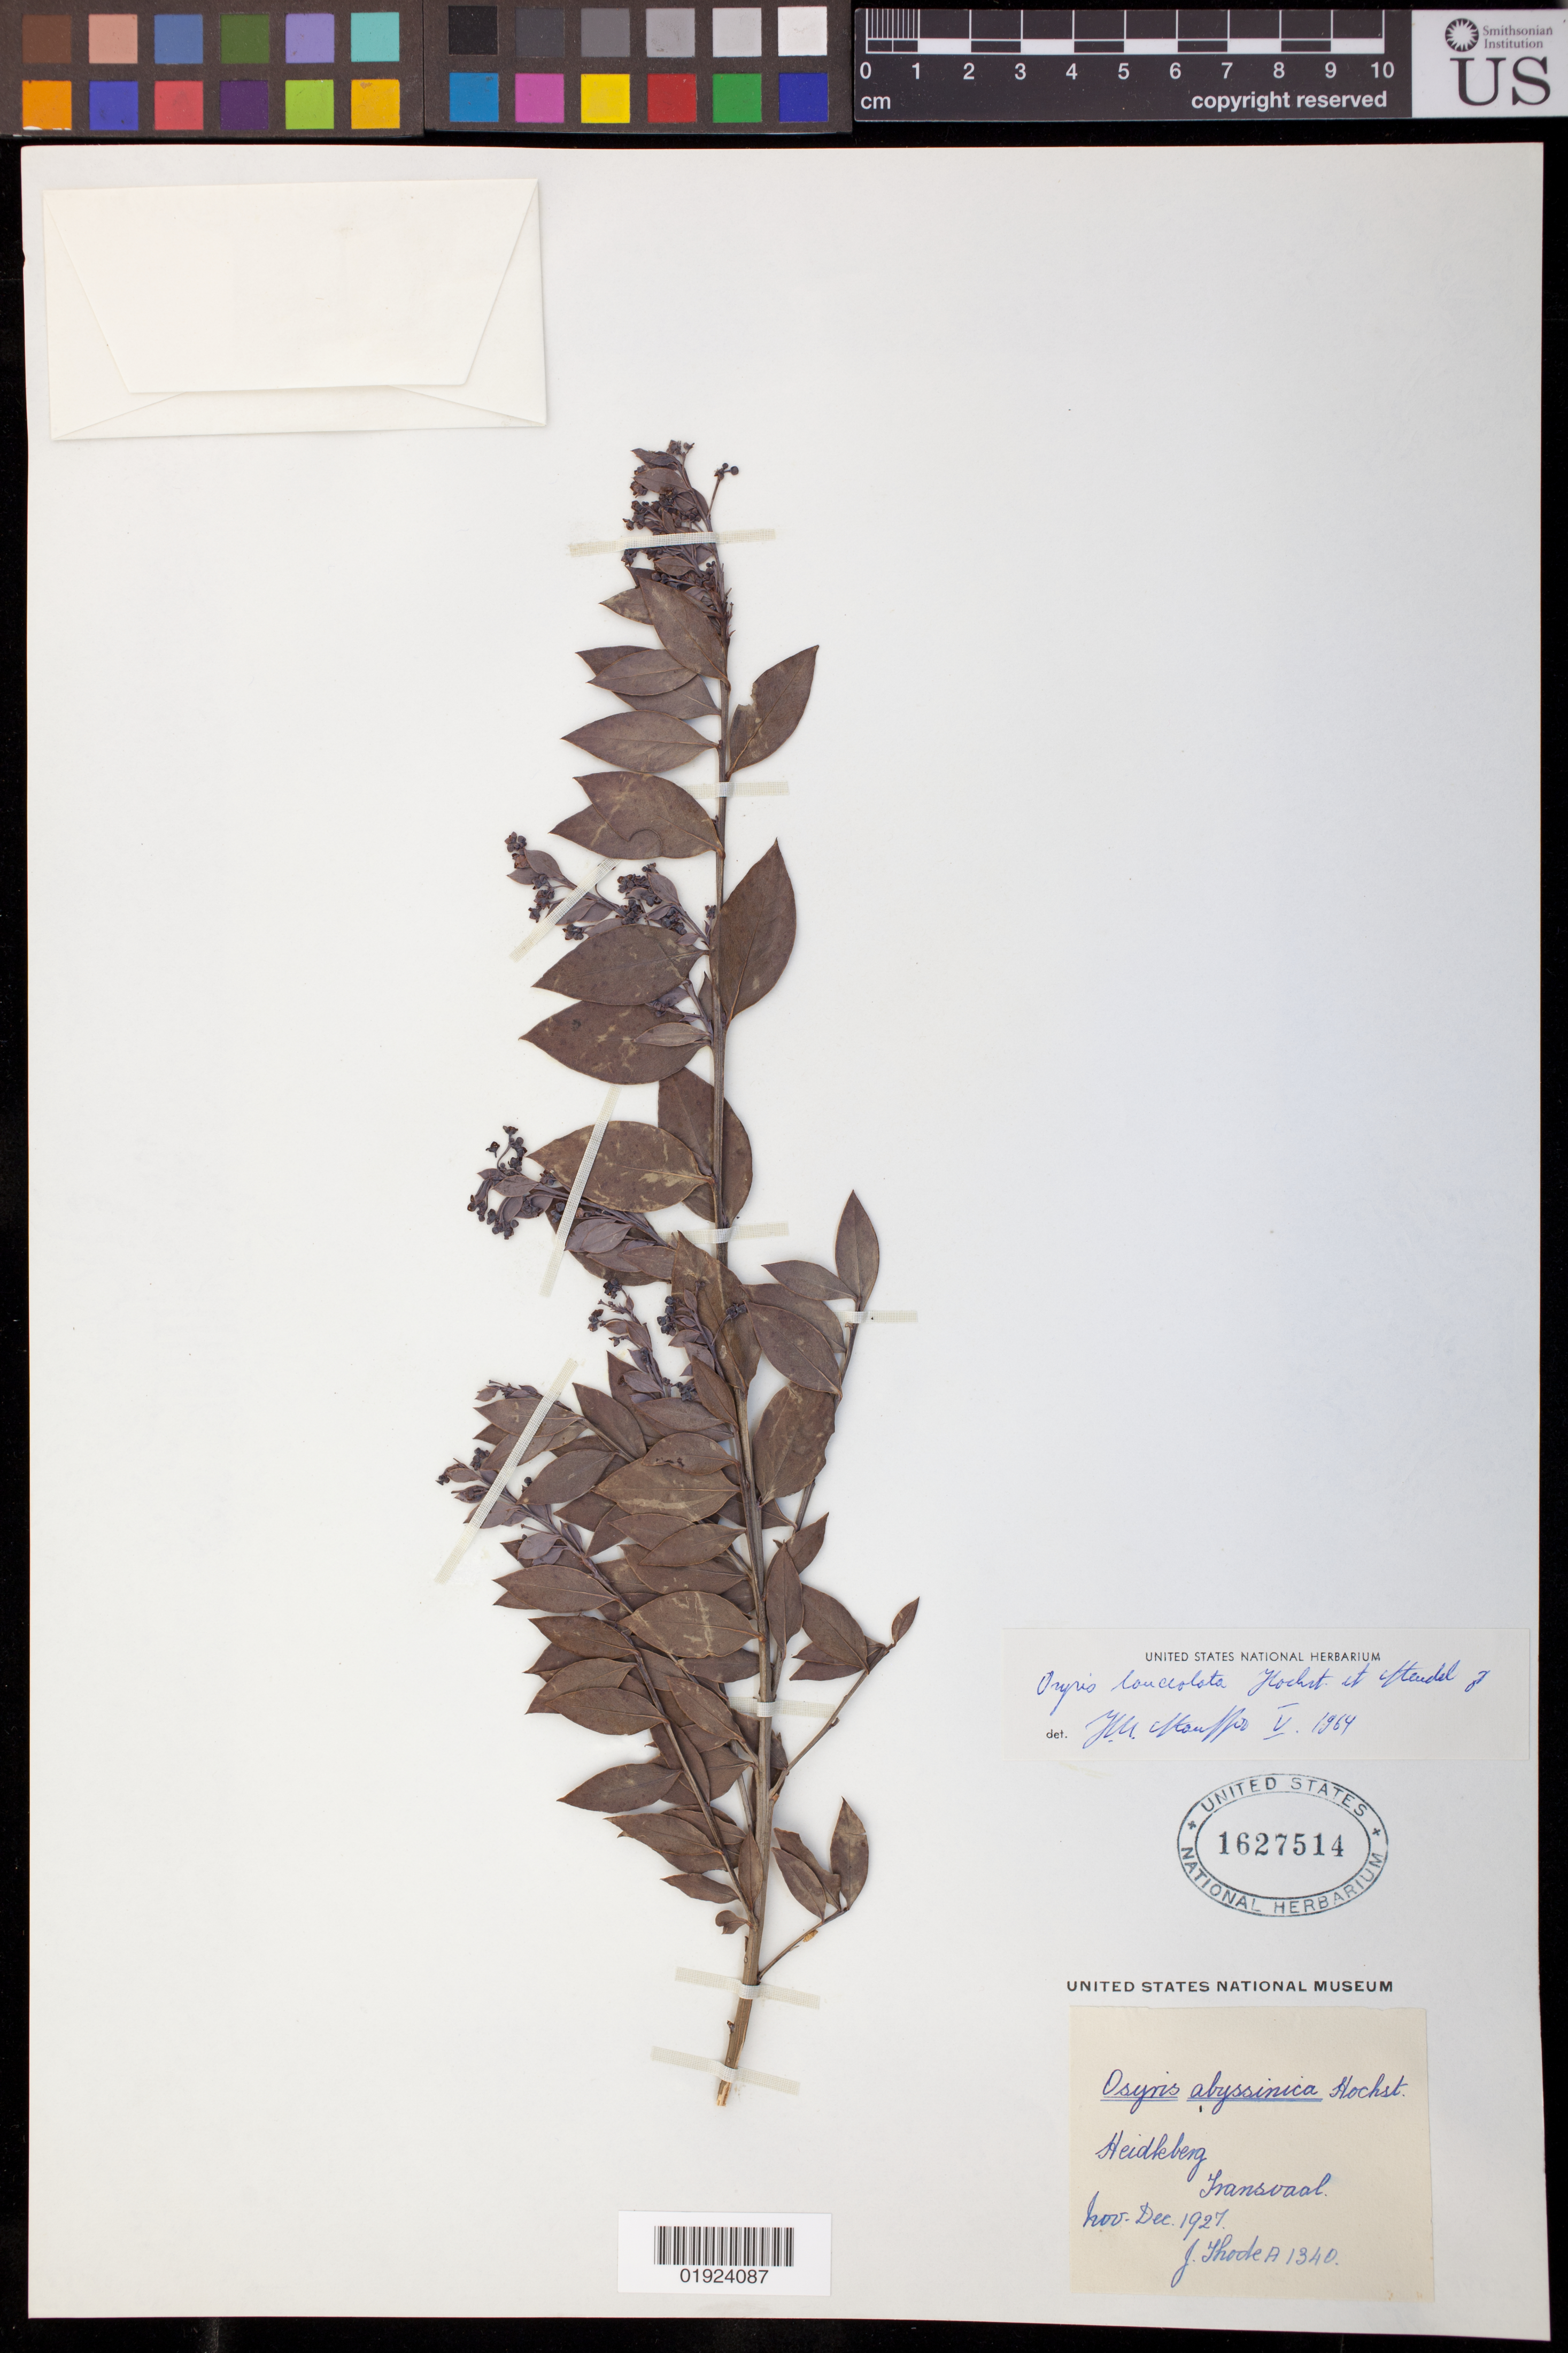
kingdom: Plantae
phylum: Tracheophyta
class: Magnoliopsida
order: Santalales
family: Santalaceae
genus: Osyris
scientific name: Osyris quadripartita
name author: Salzm. ex Decne.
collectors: J. Thode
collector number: A1340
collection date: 1927-11/1927-12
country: South Africa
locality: Heidleberg, Transvaal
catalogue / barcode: US 1627514